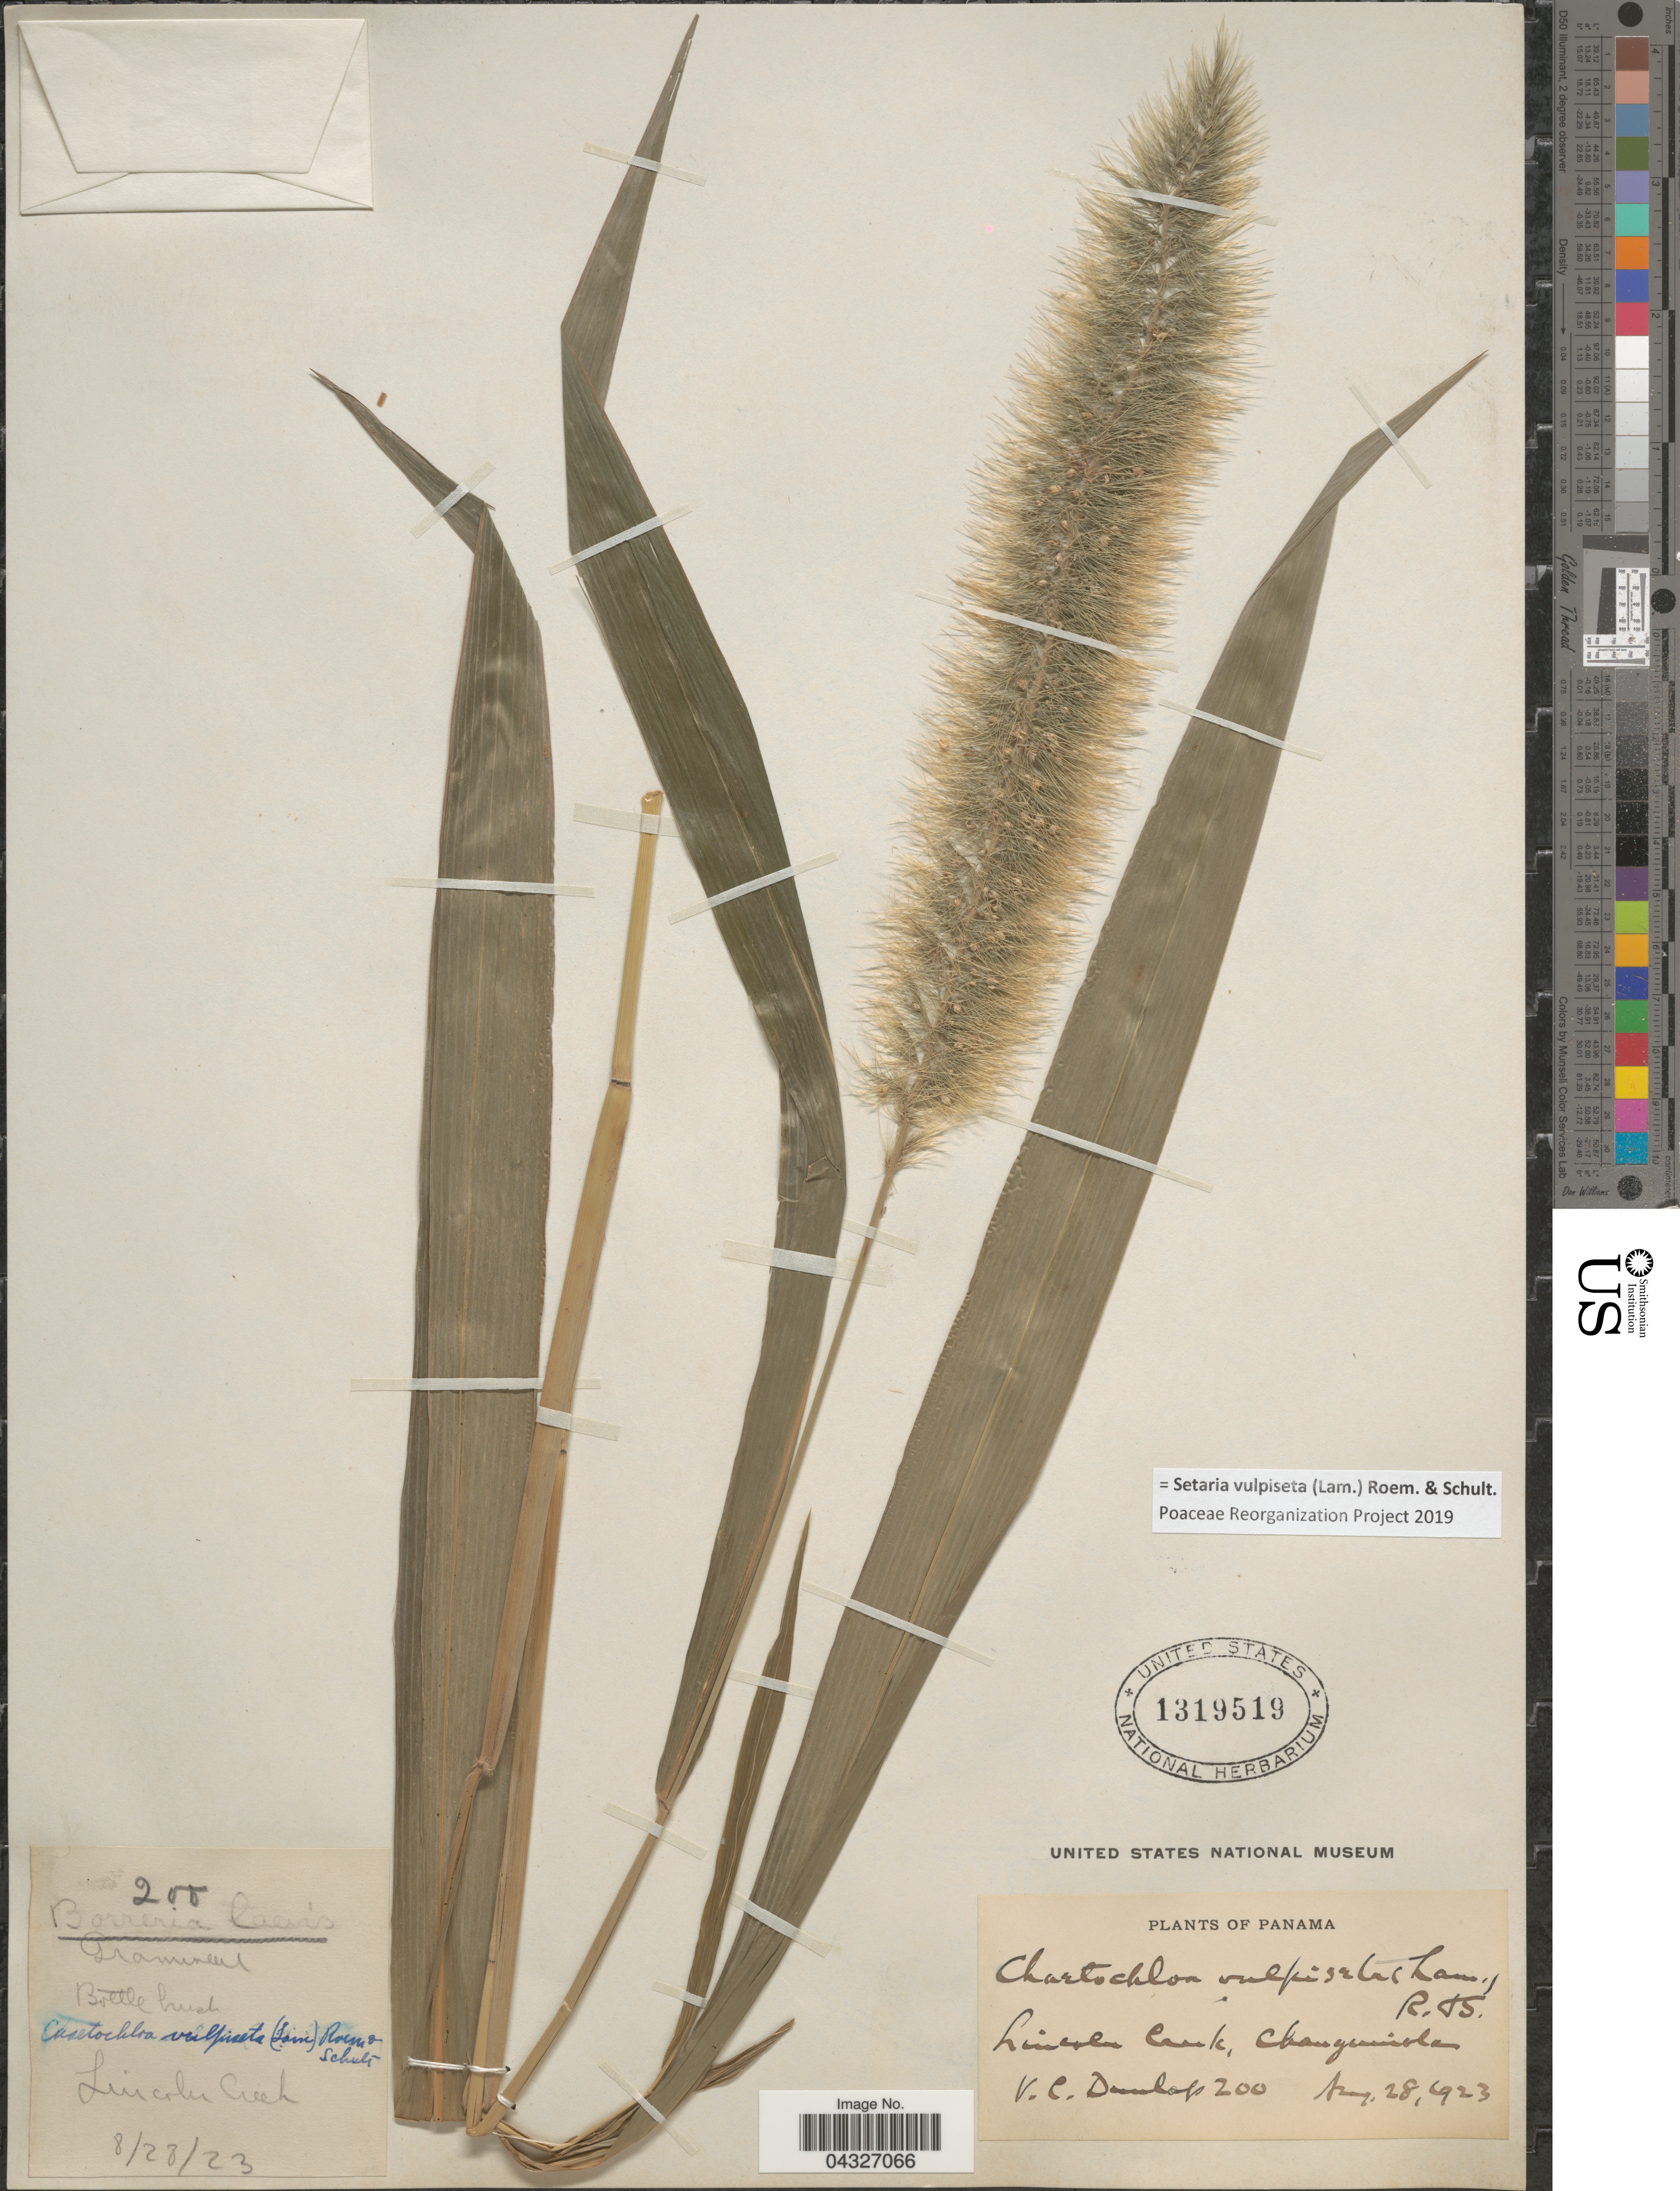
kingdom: Plantae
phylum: Tracheophyta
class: Liliopsida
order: Poales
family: Poaceae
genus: Setaria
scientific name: Setaria vulpiseta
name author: (Lam.) Roem. & Schult.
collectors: V. C. Dunlap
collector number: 200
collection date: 1923-08-28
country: Panama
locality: Lincoln Creek, Chanquinola.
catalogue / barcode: US 1319519